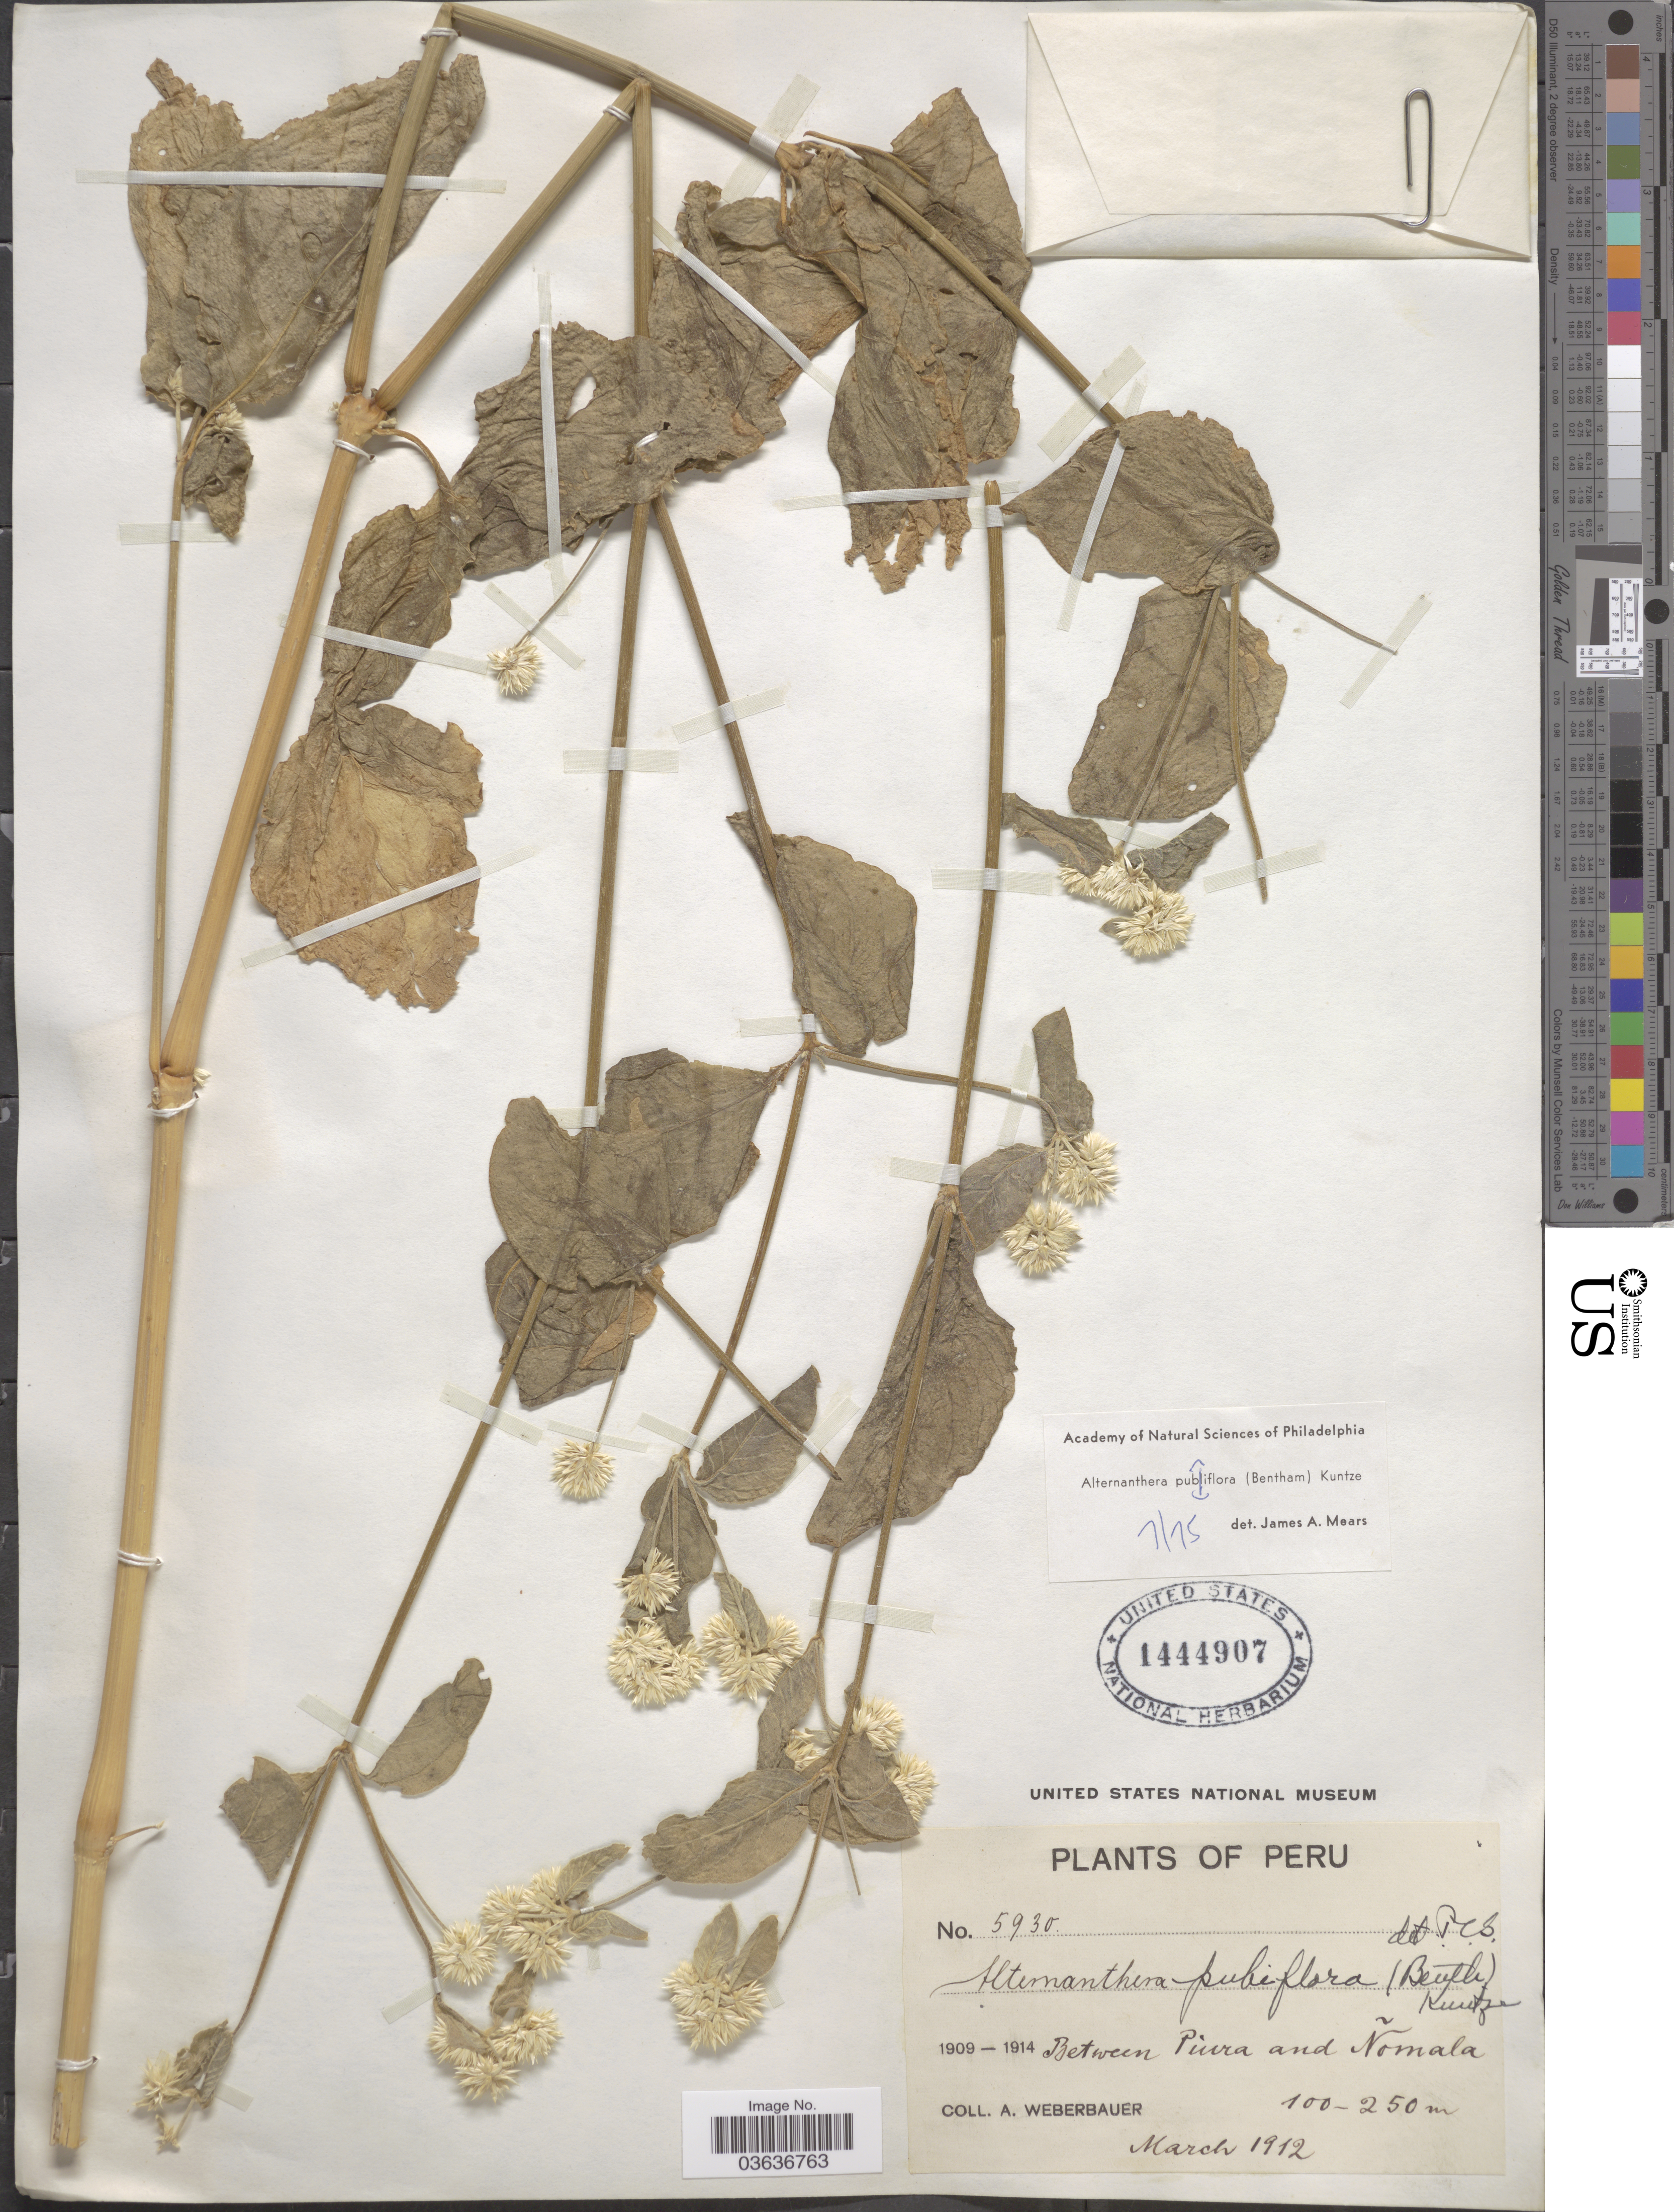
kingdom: Plantae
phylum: Tracheophyta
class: Magnoliopsida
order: Caryophyllales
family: Amaranthaceae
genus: Alternanthera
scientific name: Alternanthera pubiflora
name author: (Benth.) Kuntze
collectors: A. Weberbauer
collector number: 5930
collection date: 1912-03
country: Peru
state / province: Piura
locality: Between Piura and Ñomala.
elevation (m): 100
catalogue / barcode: US 1444907